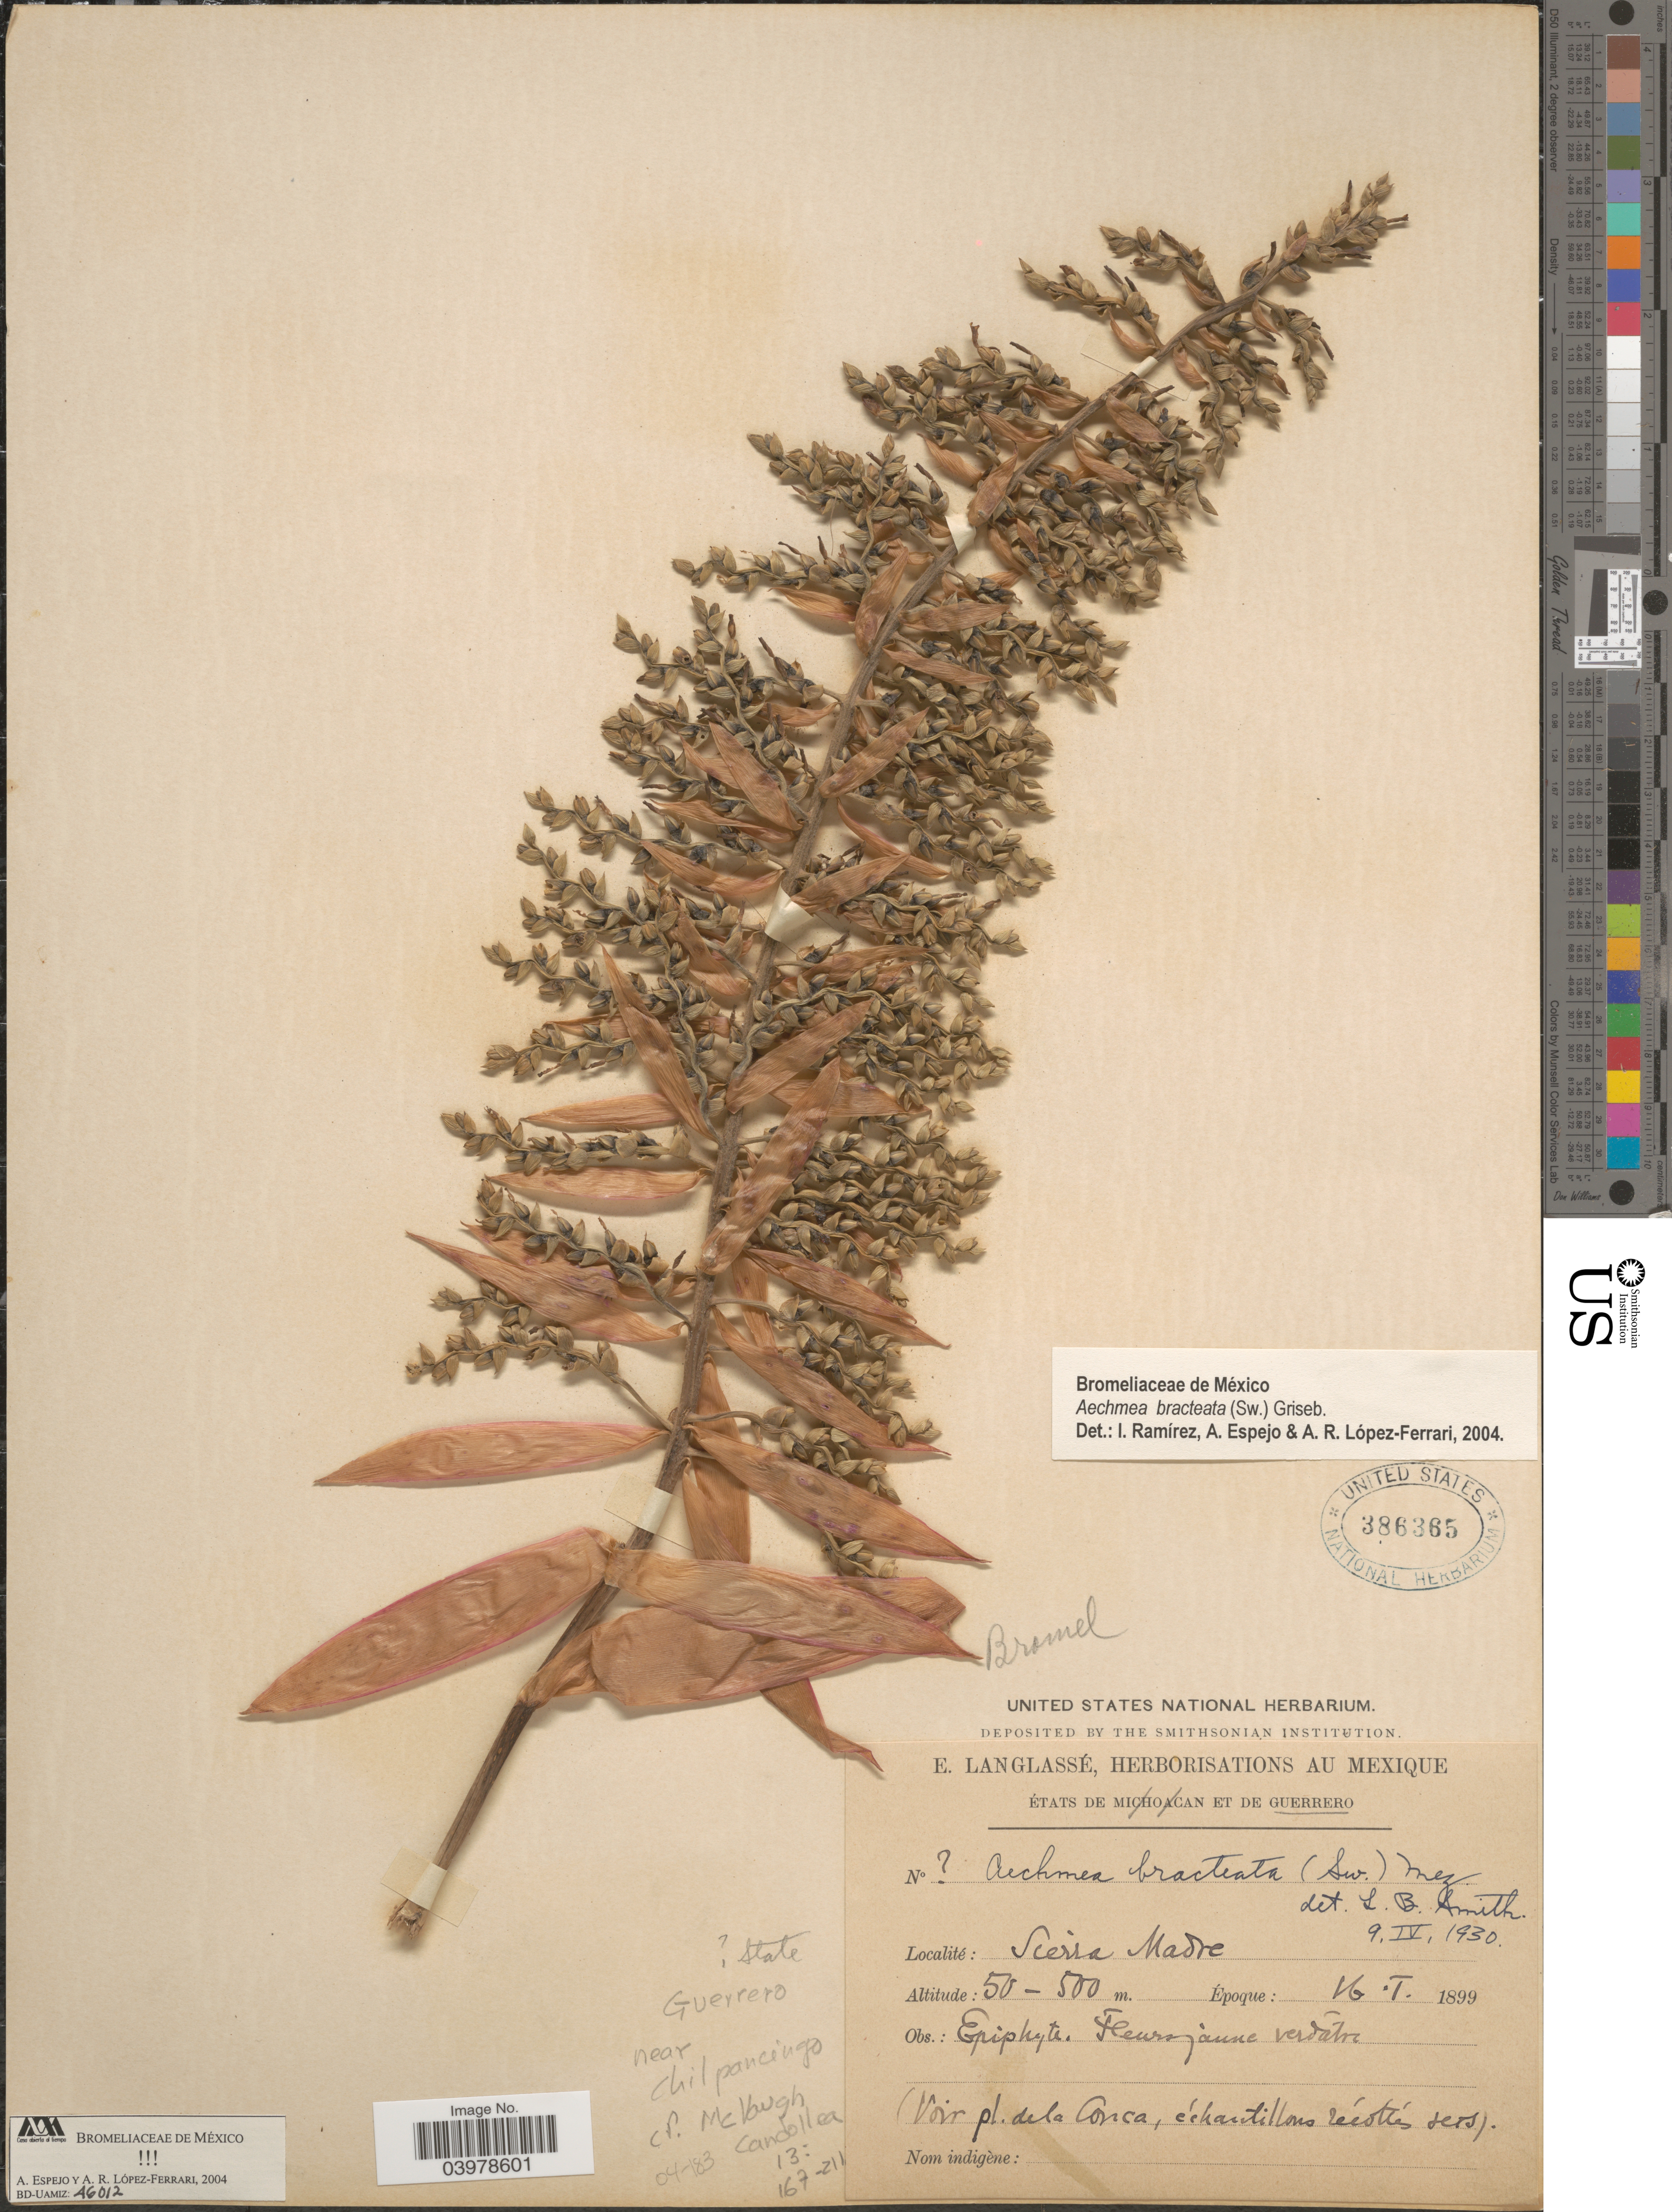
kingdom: Plantae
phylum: Tracheophyta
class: Liliopsida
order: Poales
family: Bromeliaceae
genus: Aechmea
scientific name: Aechmea bracteata var. bracteata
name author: (Sw.) Griseb.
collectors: E. Langlassé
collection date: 1899-01-16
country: Mexico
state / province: Guerrero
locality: Sierra Madre. Near Chilpancingo.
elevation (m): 50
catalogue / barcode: US 386365